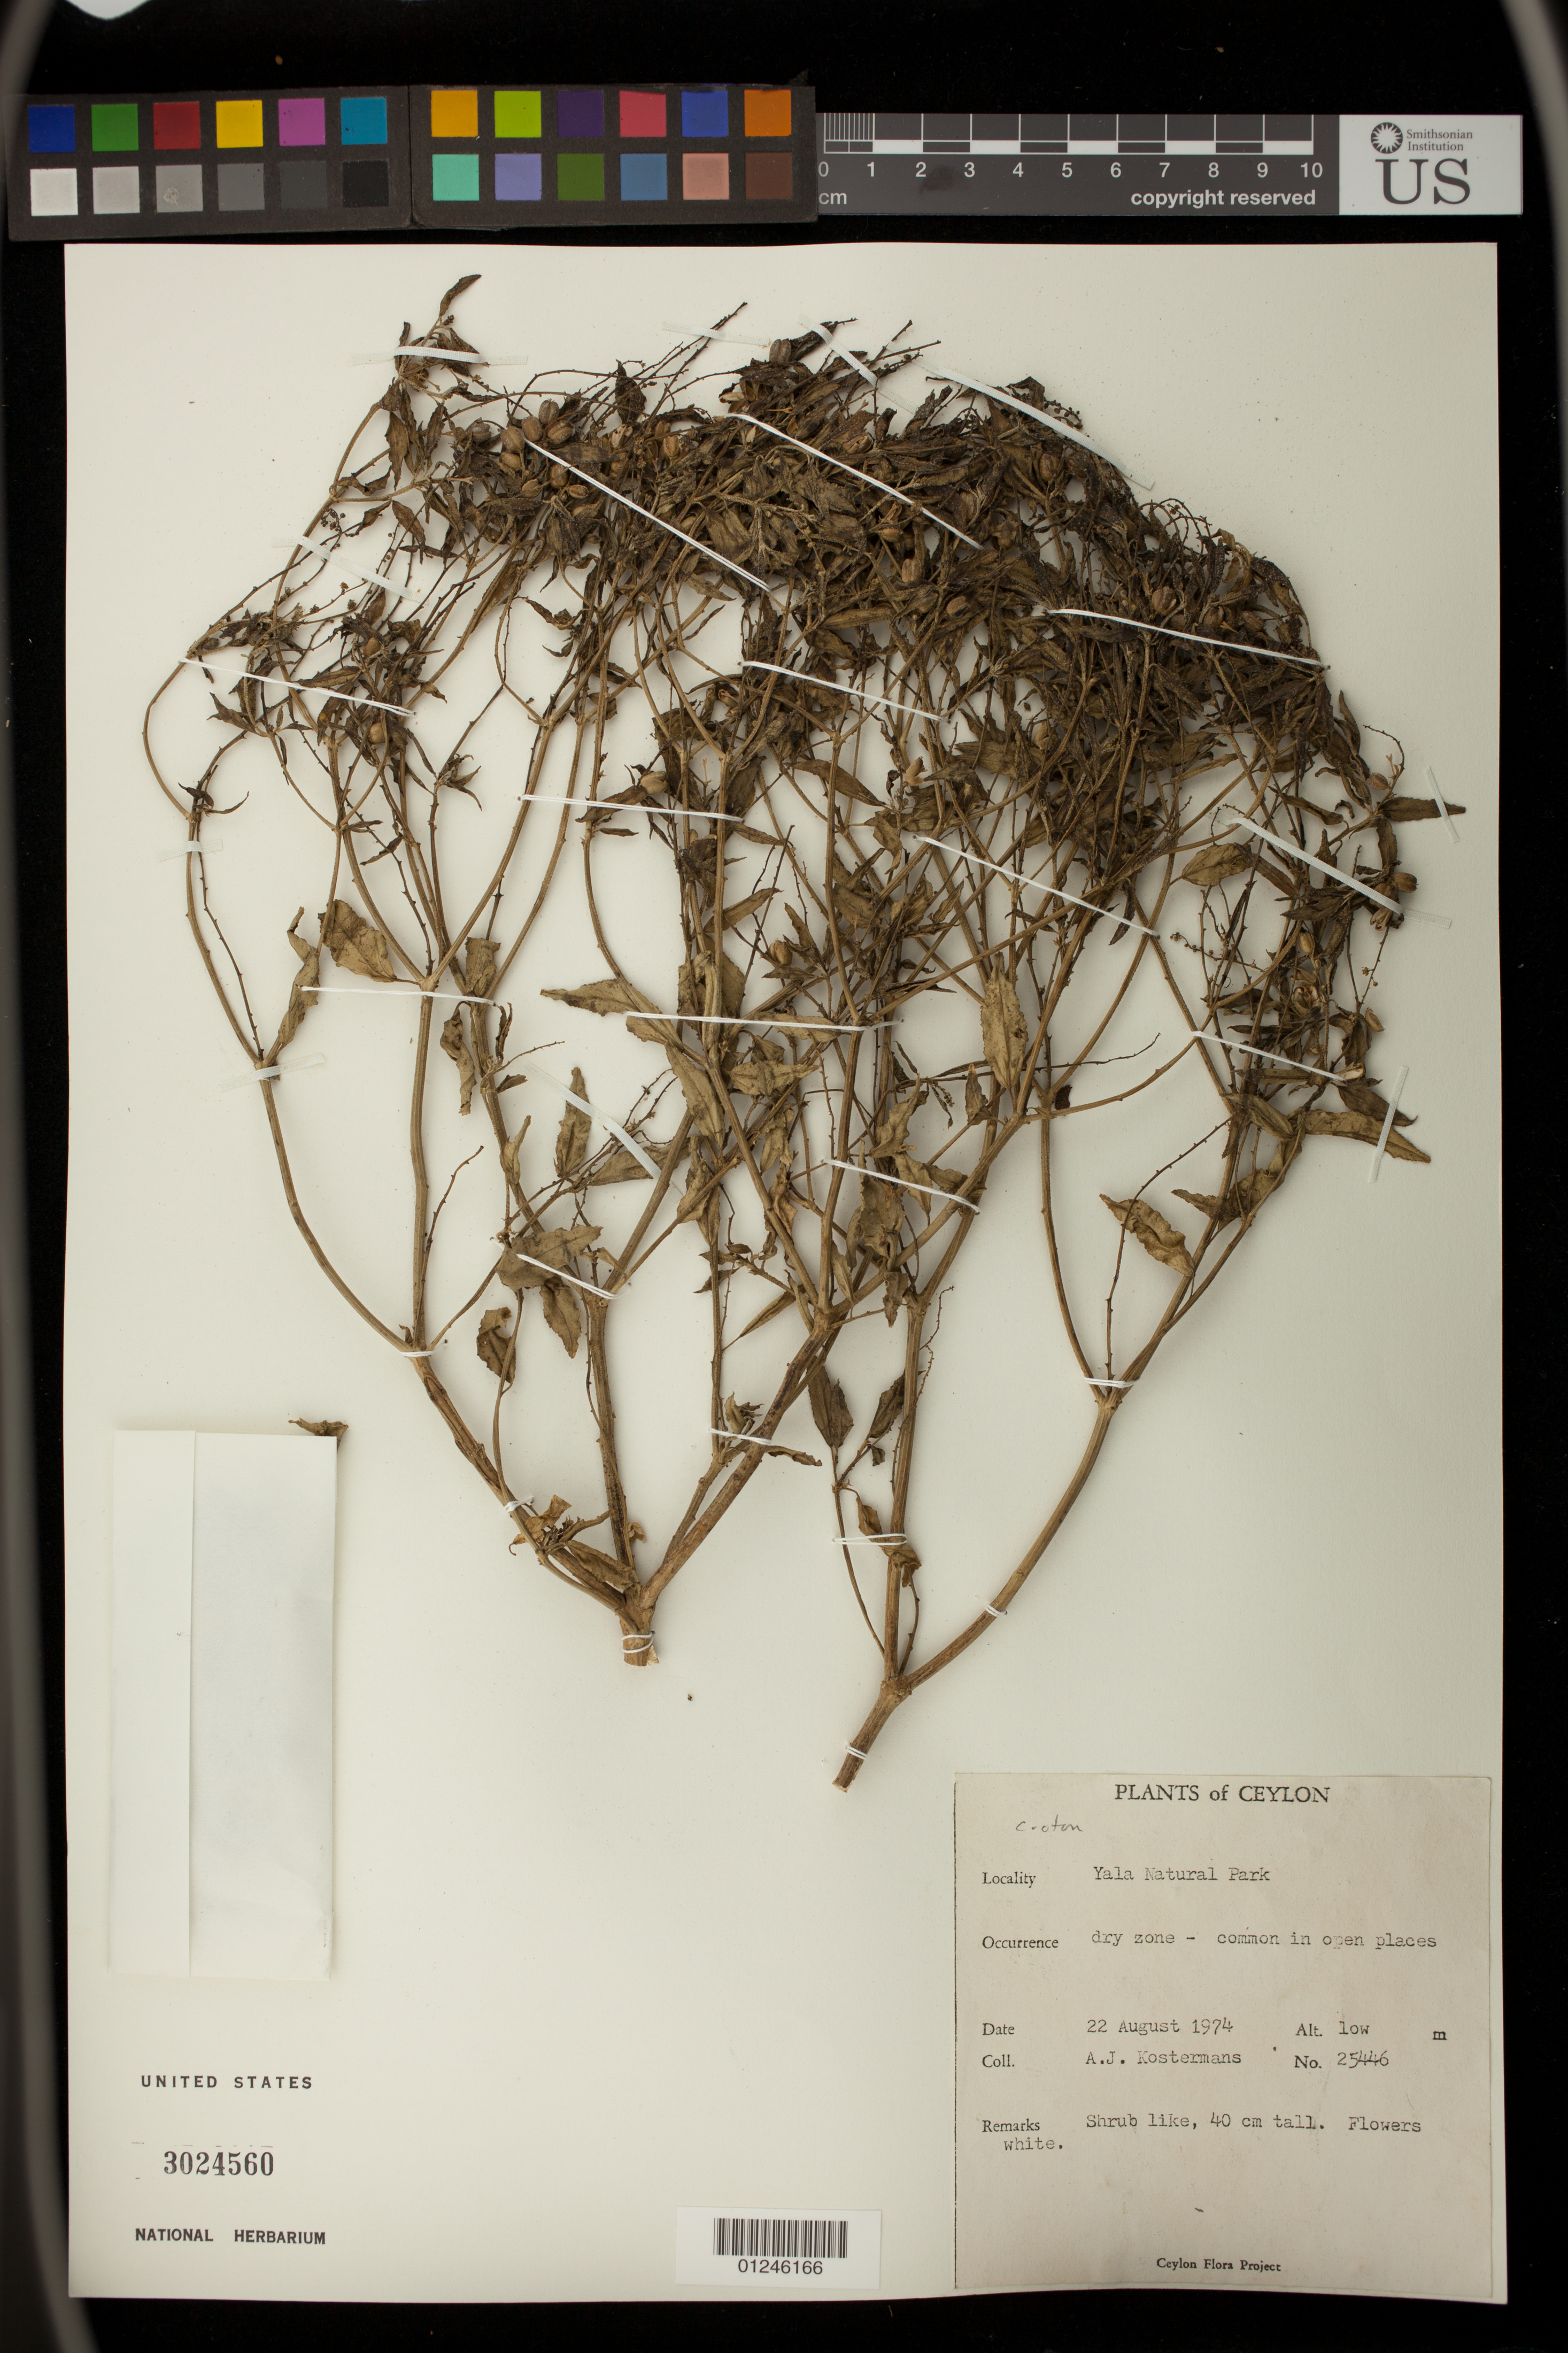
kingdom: Plantae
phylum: Tracheophyta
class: Magnoliopsida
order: Malpighiales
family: Euphorbiaceae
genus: Croton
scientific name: Croton sp.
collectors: A. J. G. Kostermans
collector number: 25446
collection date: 1974-08-22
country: Sri Lanka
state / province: Southern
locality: Yala Natural Park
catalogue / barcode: US 3024560